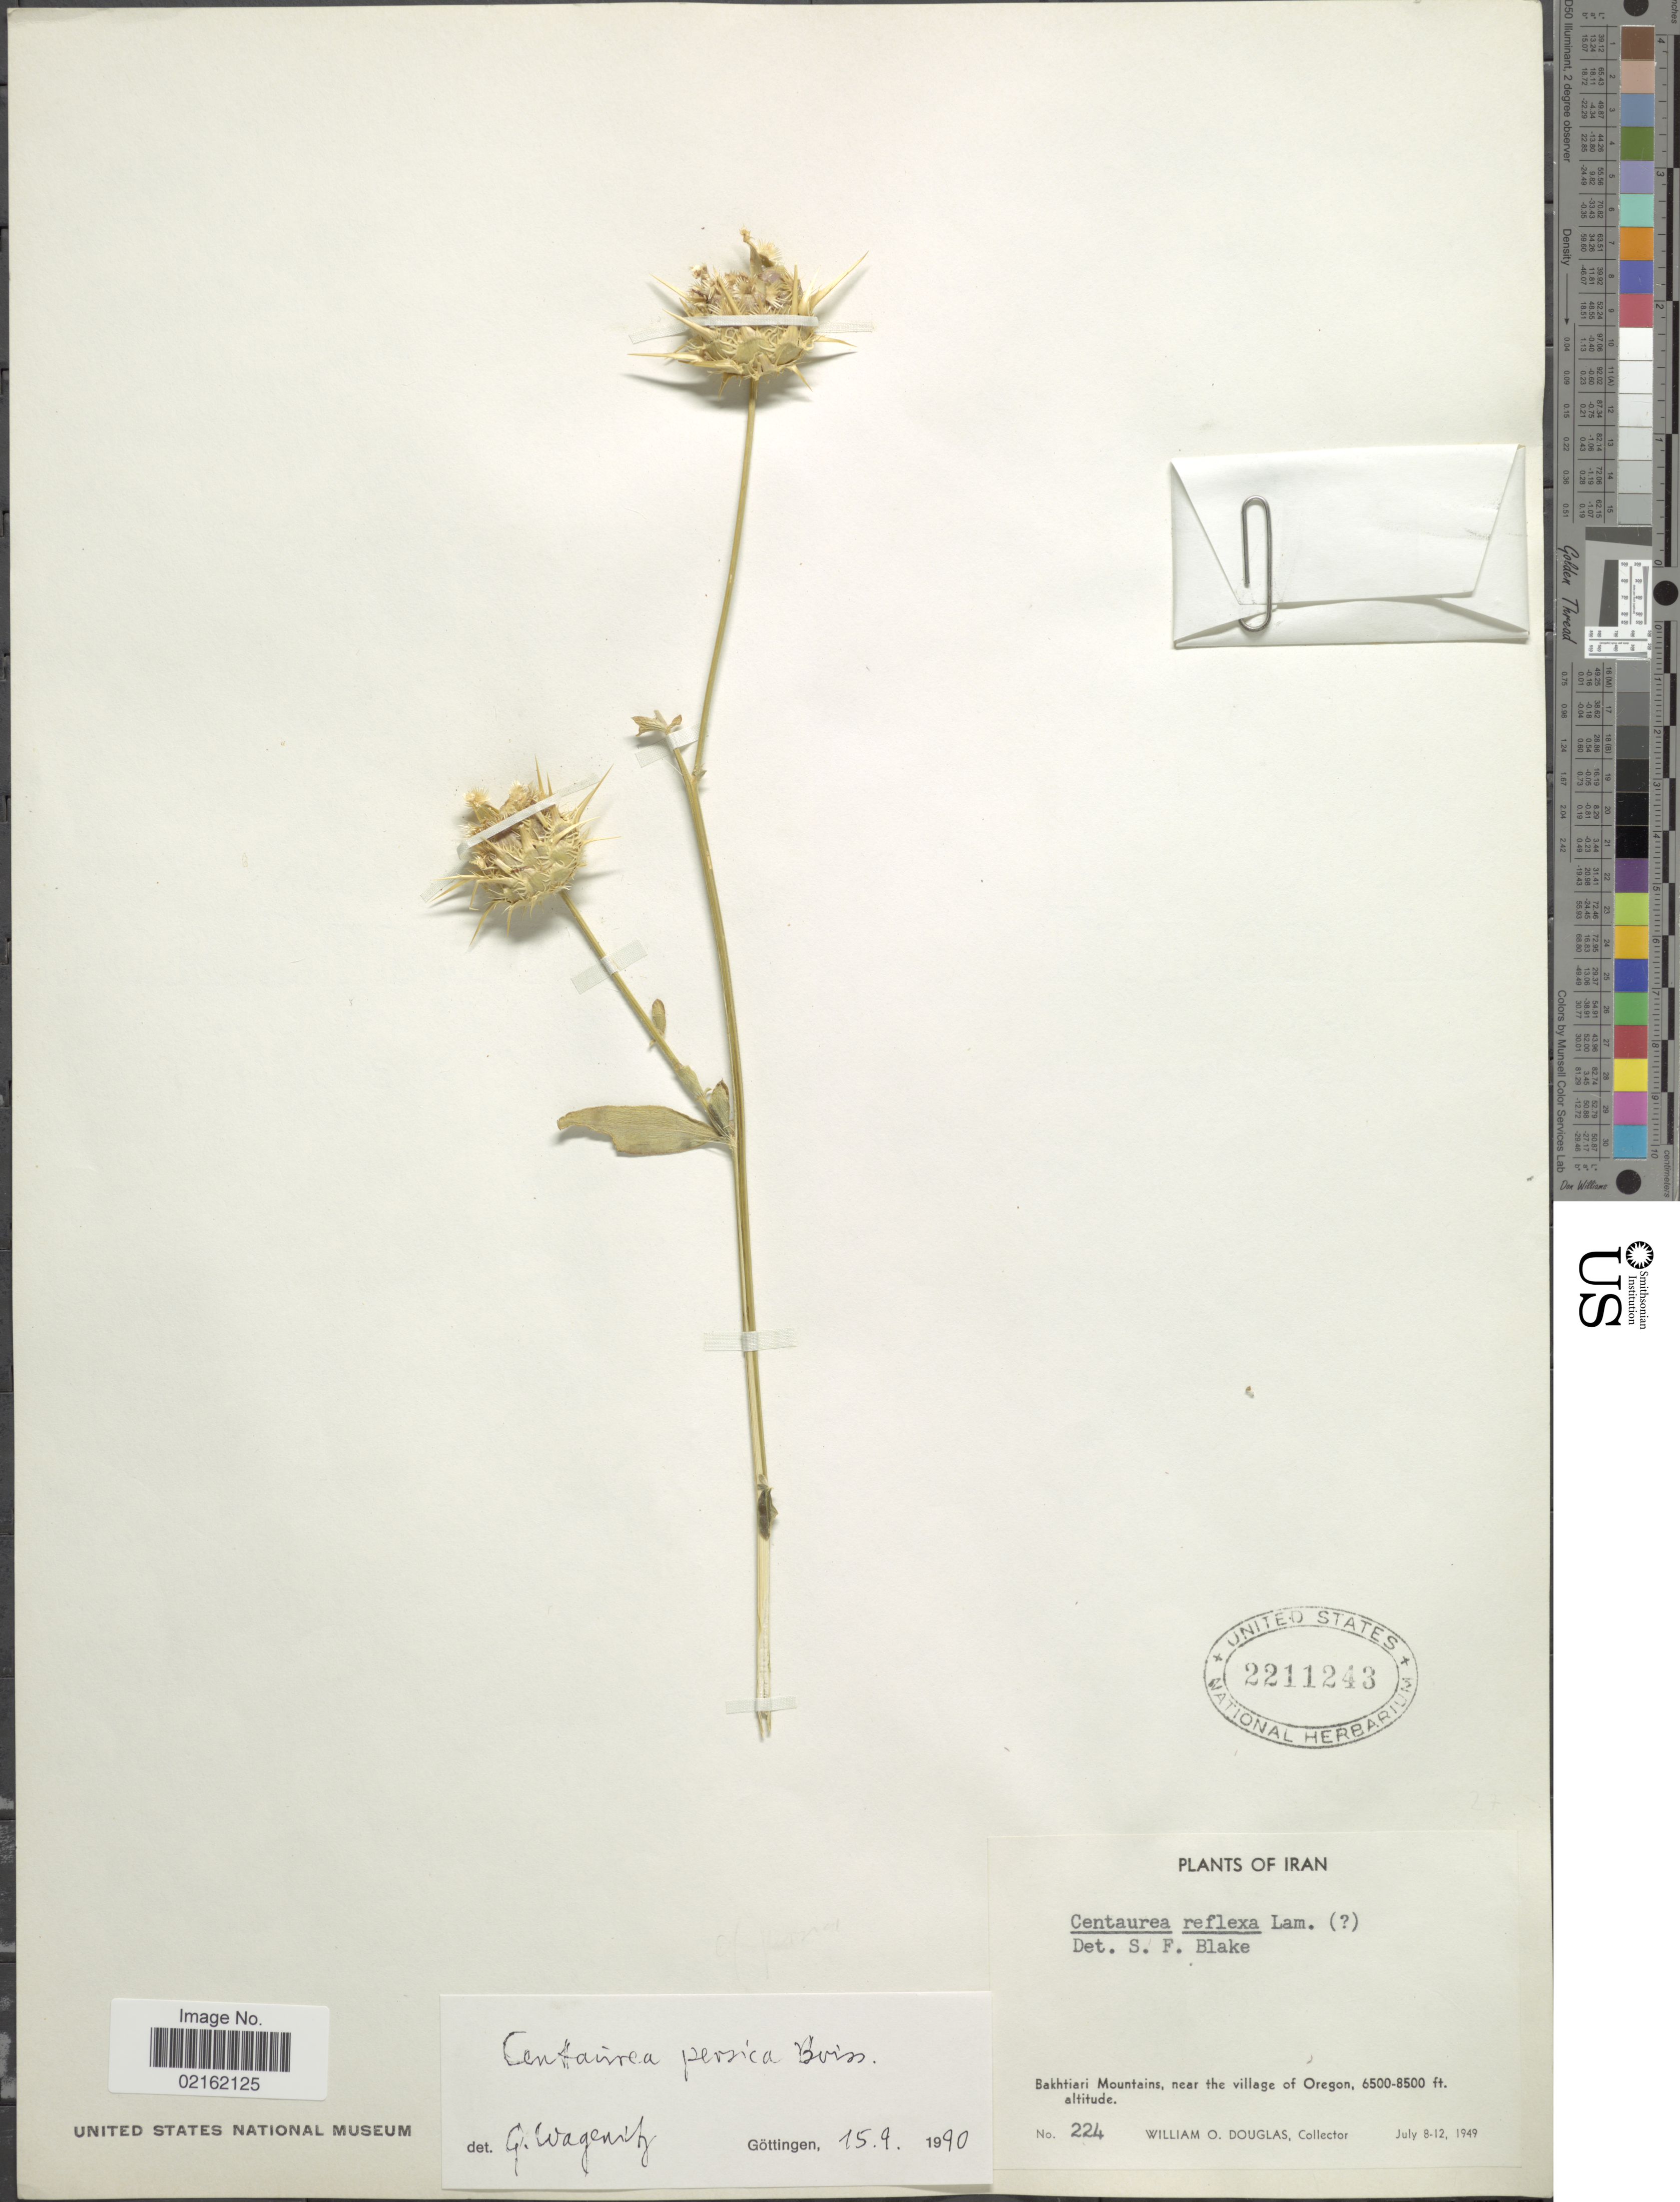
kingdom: Plantae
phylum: Tracheophyta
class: Magnoliopsida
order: Asterales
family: Asteraceae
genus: Centaurea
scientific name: Centaurea persica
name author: Boiss.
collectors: W. Douglas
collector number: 224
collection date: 1949-07-08/1949-07-12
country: Iran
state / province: Chahar Mahaal and Bakhtiari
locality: Bakhtiari Mountains, near the village of Oregon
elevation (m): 1981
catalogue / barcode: US 2211243